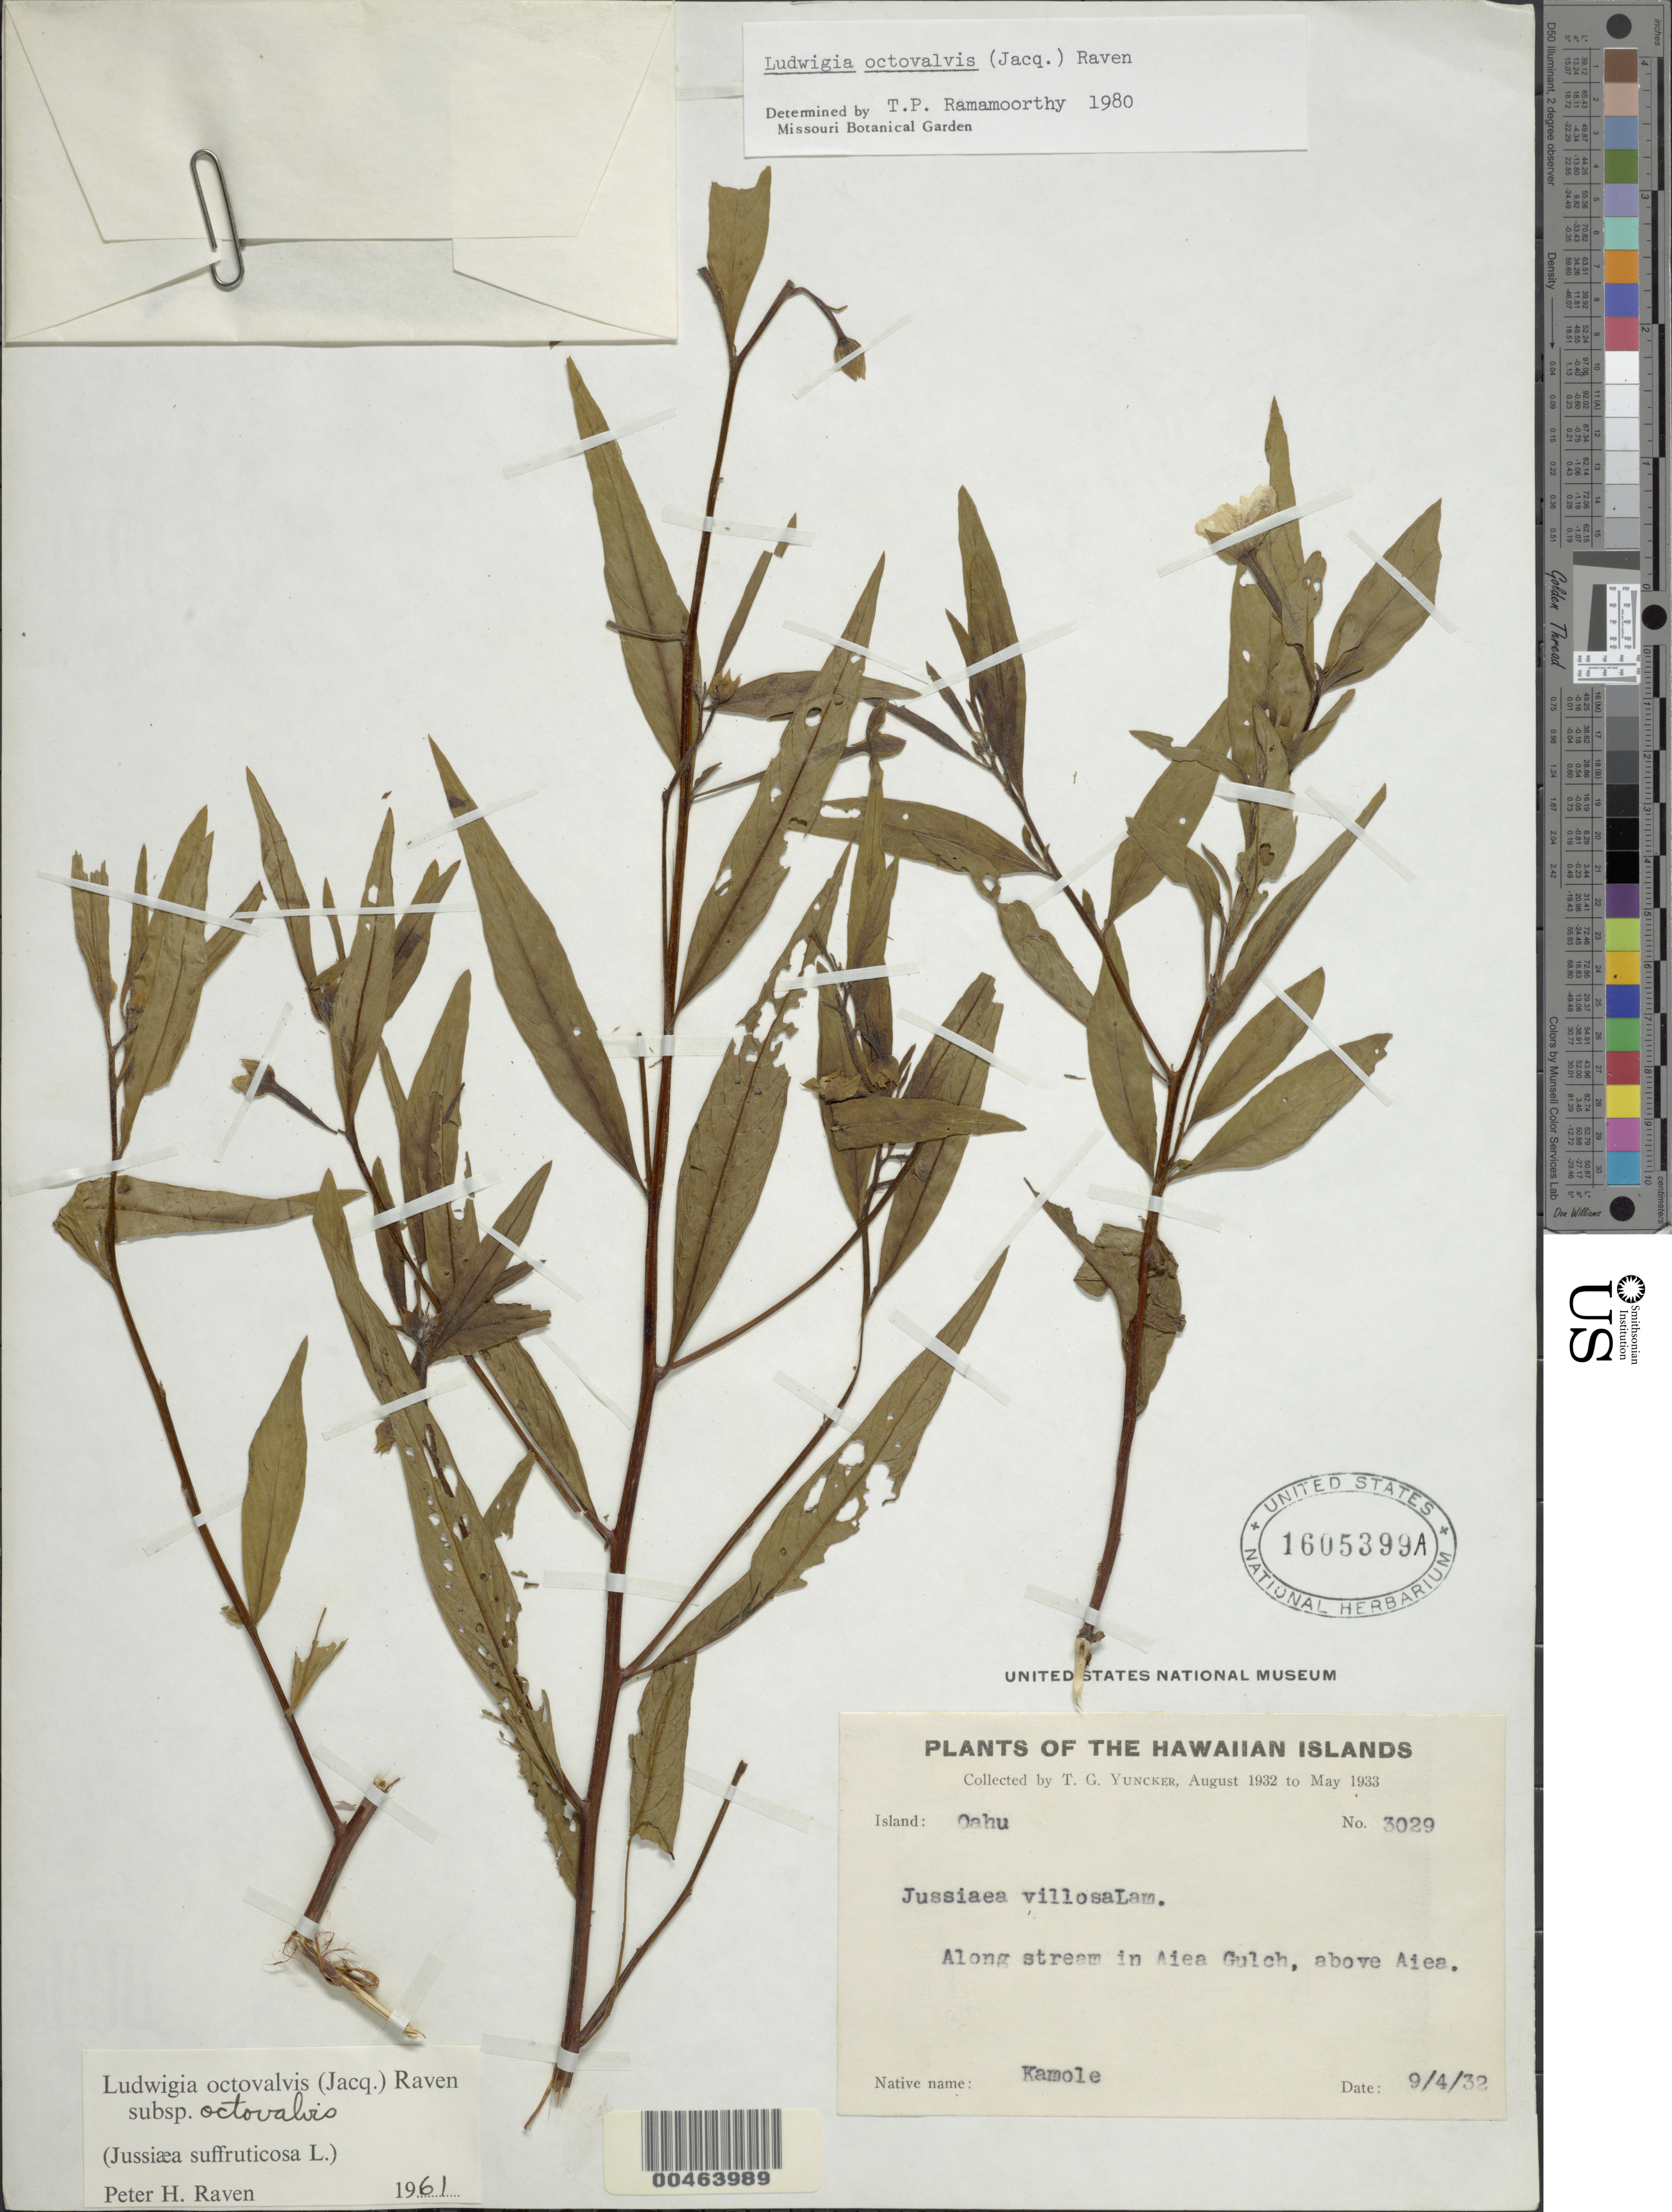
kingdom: Plantae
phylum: Tracheophyta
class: Magnoliopsida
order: Myrtales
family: Onagraceae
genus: Ludwigia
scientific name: Ludwigia octovalvis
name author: (Jacq.) P.H. Raven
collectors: T. G. Yuncker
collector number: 3029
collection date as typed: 4 Sep 1932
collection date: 1932-09-04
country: United States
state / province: Hawaii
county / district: Honolulu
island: Oahu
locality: Along stream in Aiea Gulch, above Aiea.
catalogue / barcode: US 1605399